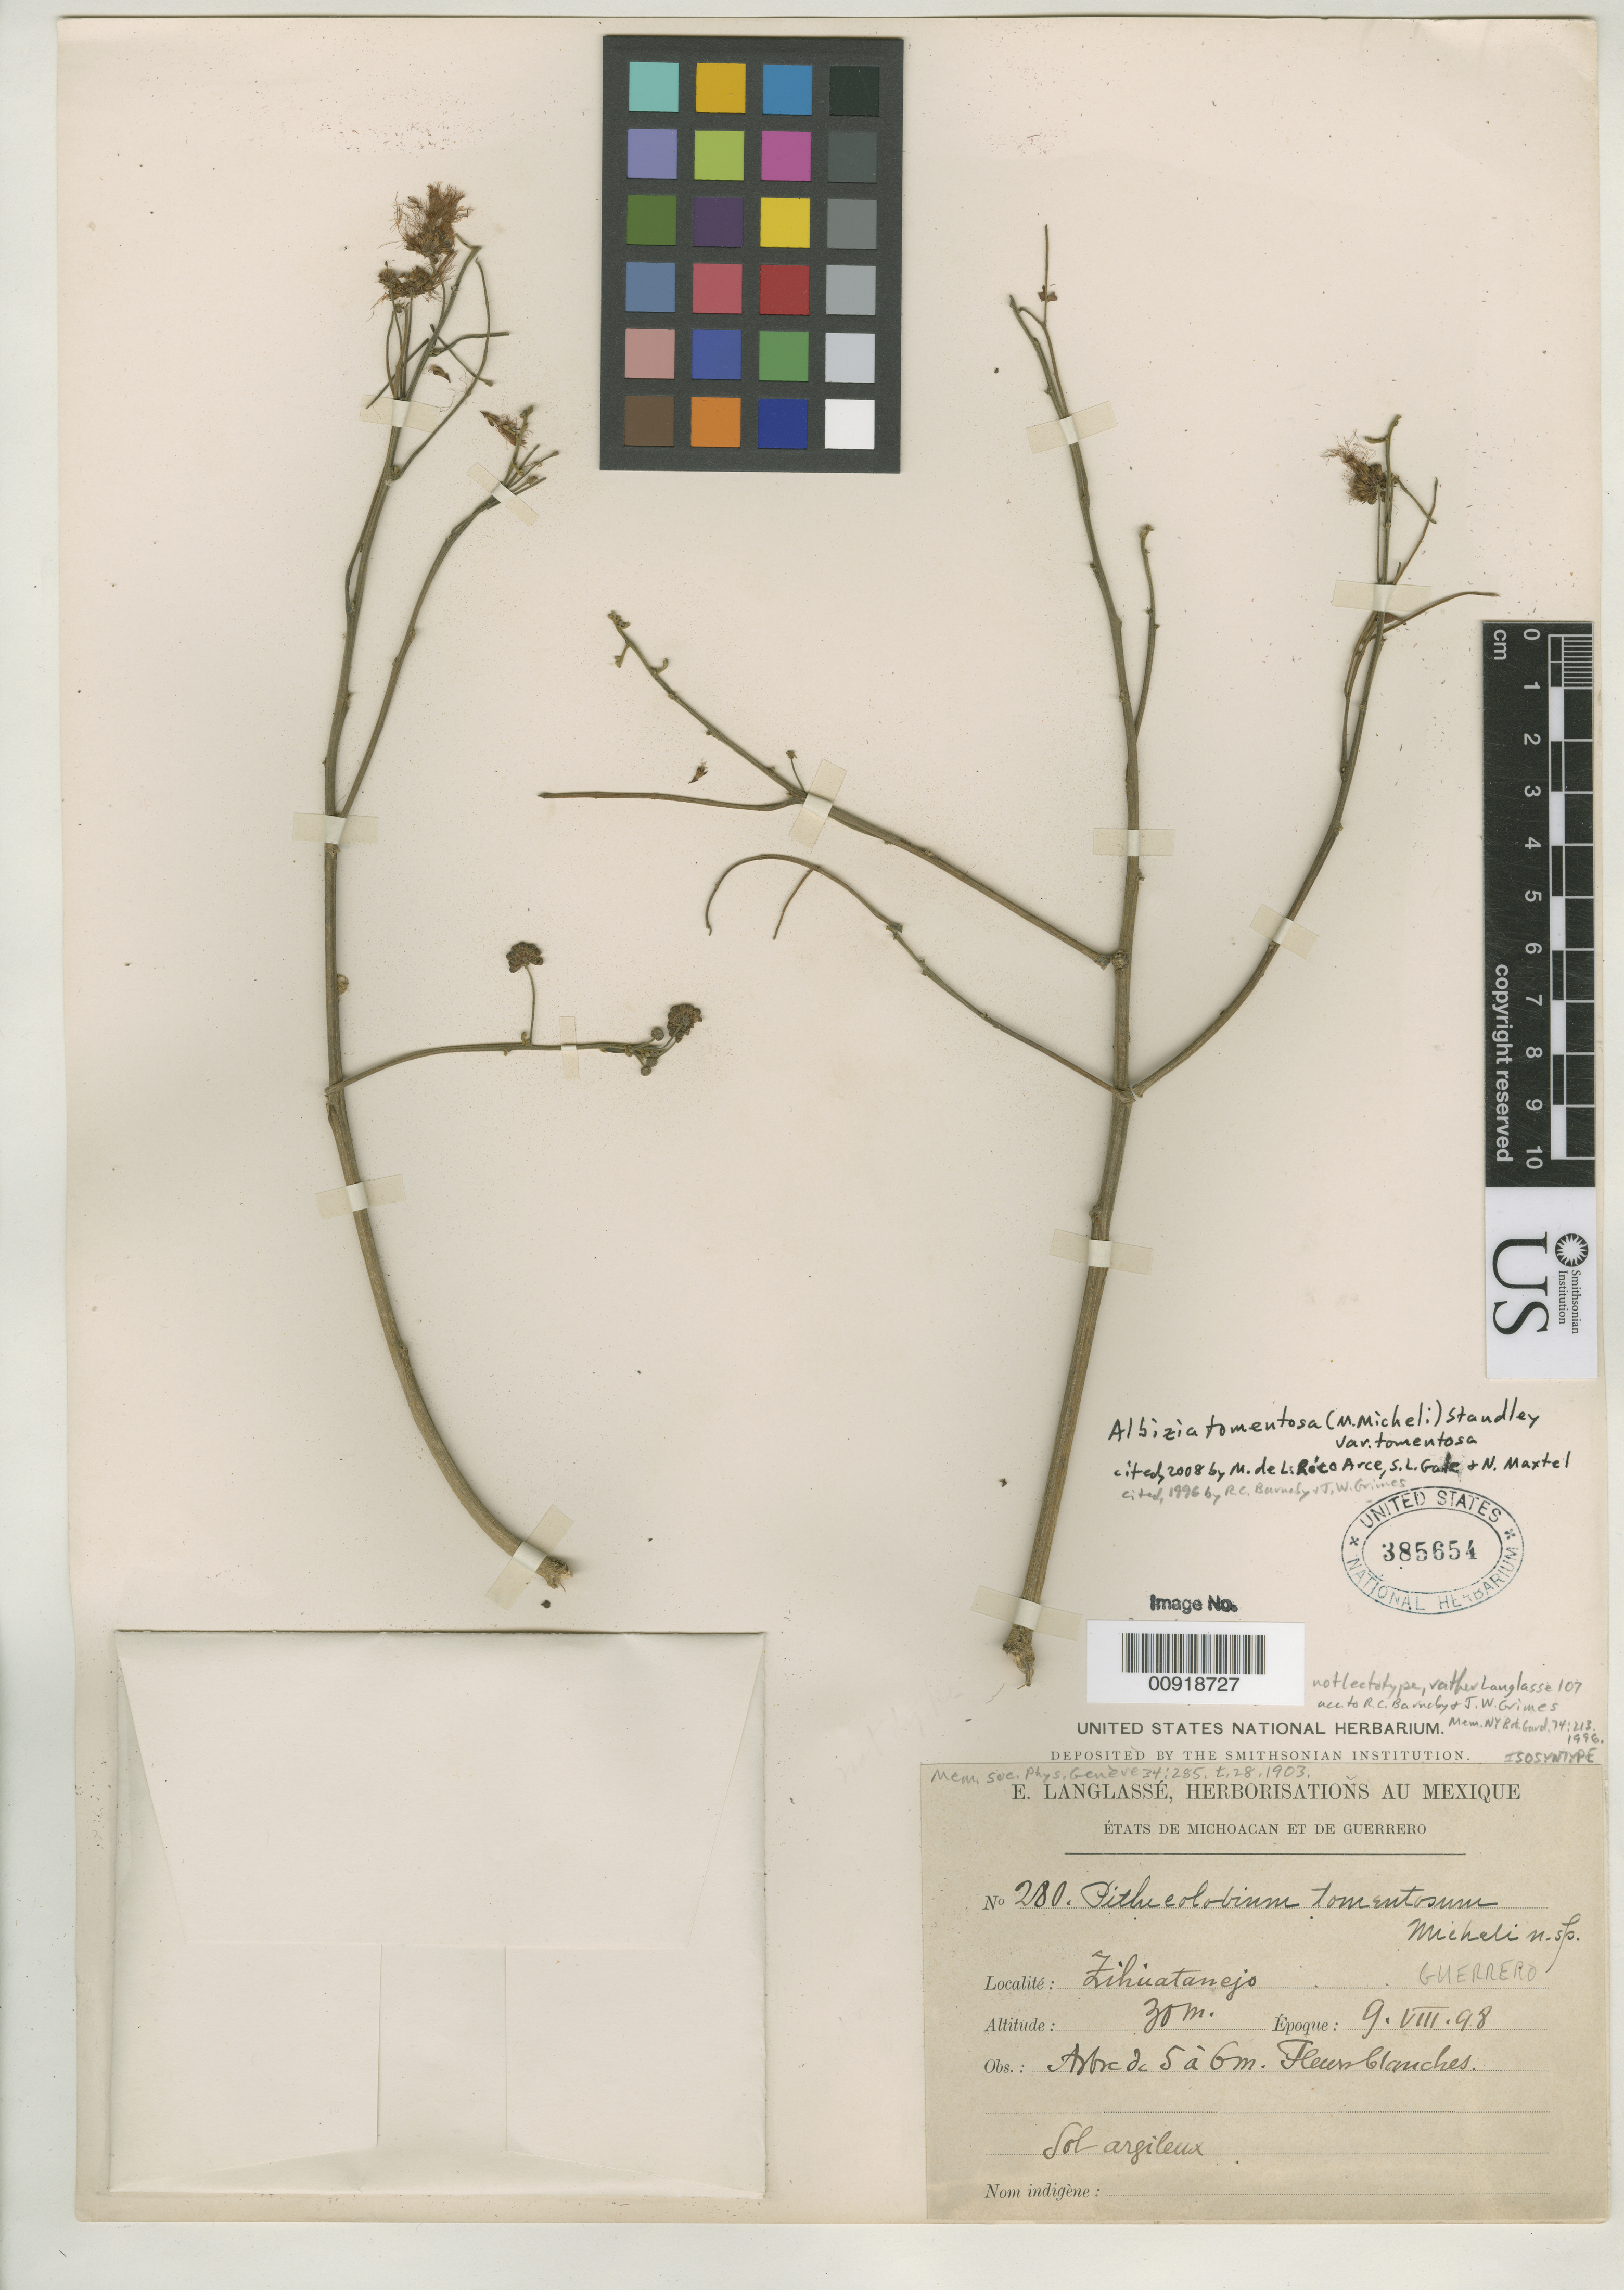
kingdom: Plantae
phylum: Tracheophyta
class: Magnoliopsida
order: Fabales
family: Fabaceae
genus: Pithecellobium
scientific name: Pithecellobium tomentosum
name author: Micheli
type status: Syntype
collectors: E. Langlassé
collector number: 280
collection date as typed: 09 Aug 1898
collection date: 1898-08-09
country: Mexico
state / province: Guerrero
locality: Zihuatanejo. [Protologue, "Zilmatango"]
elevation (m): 30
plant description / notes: Lectotype collection is Langlassé 107 as designated by R. McVaugh, Fl. Novo-Galiciana 5: 146 (1987).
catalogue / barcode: US 385654